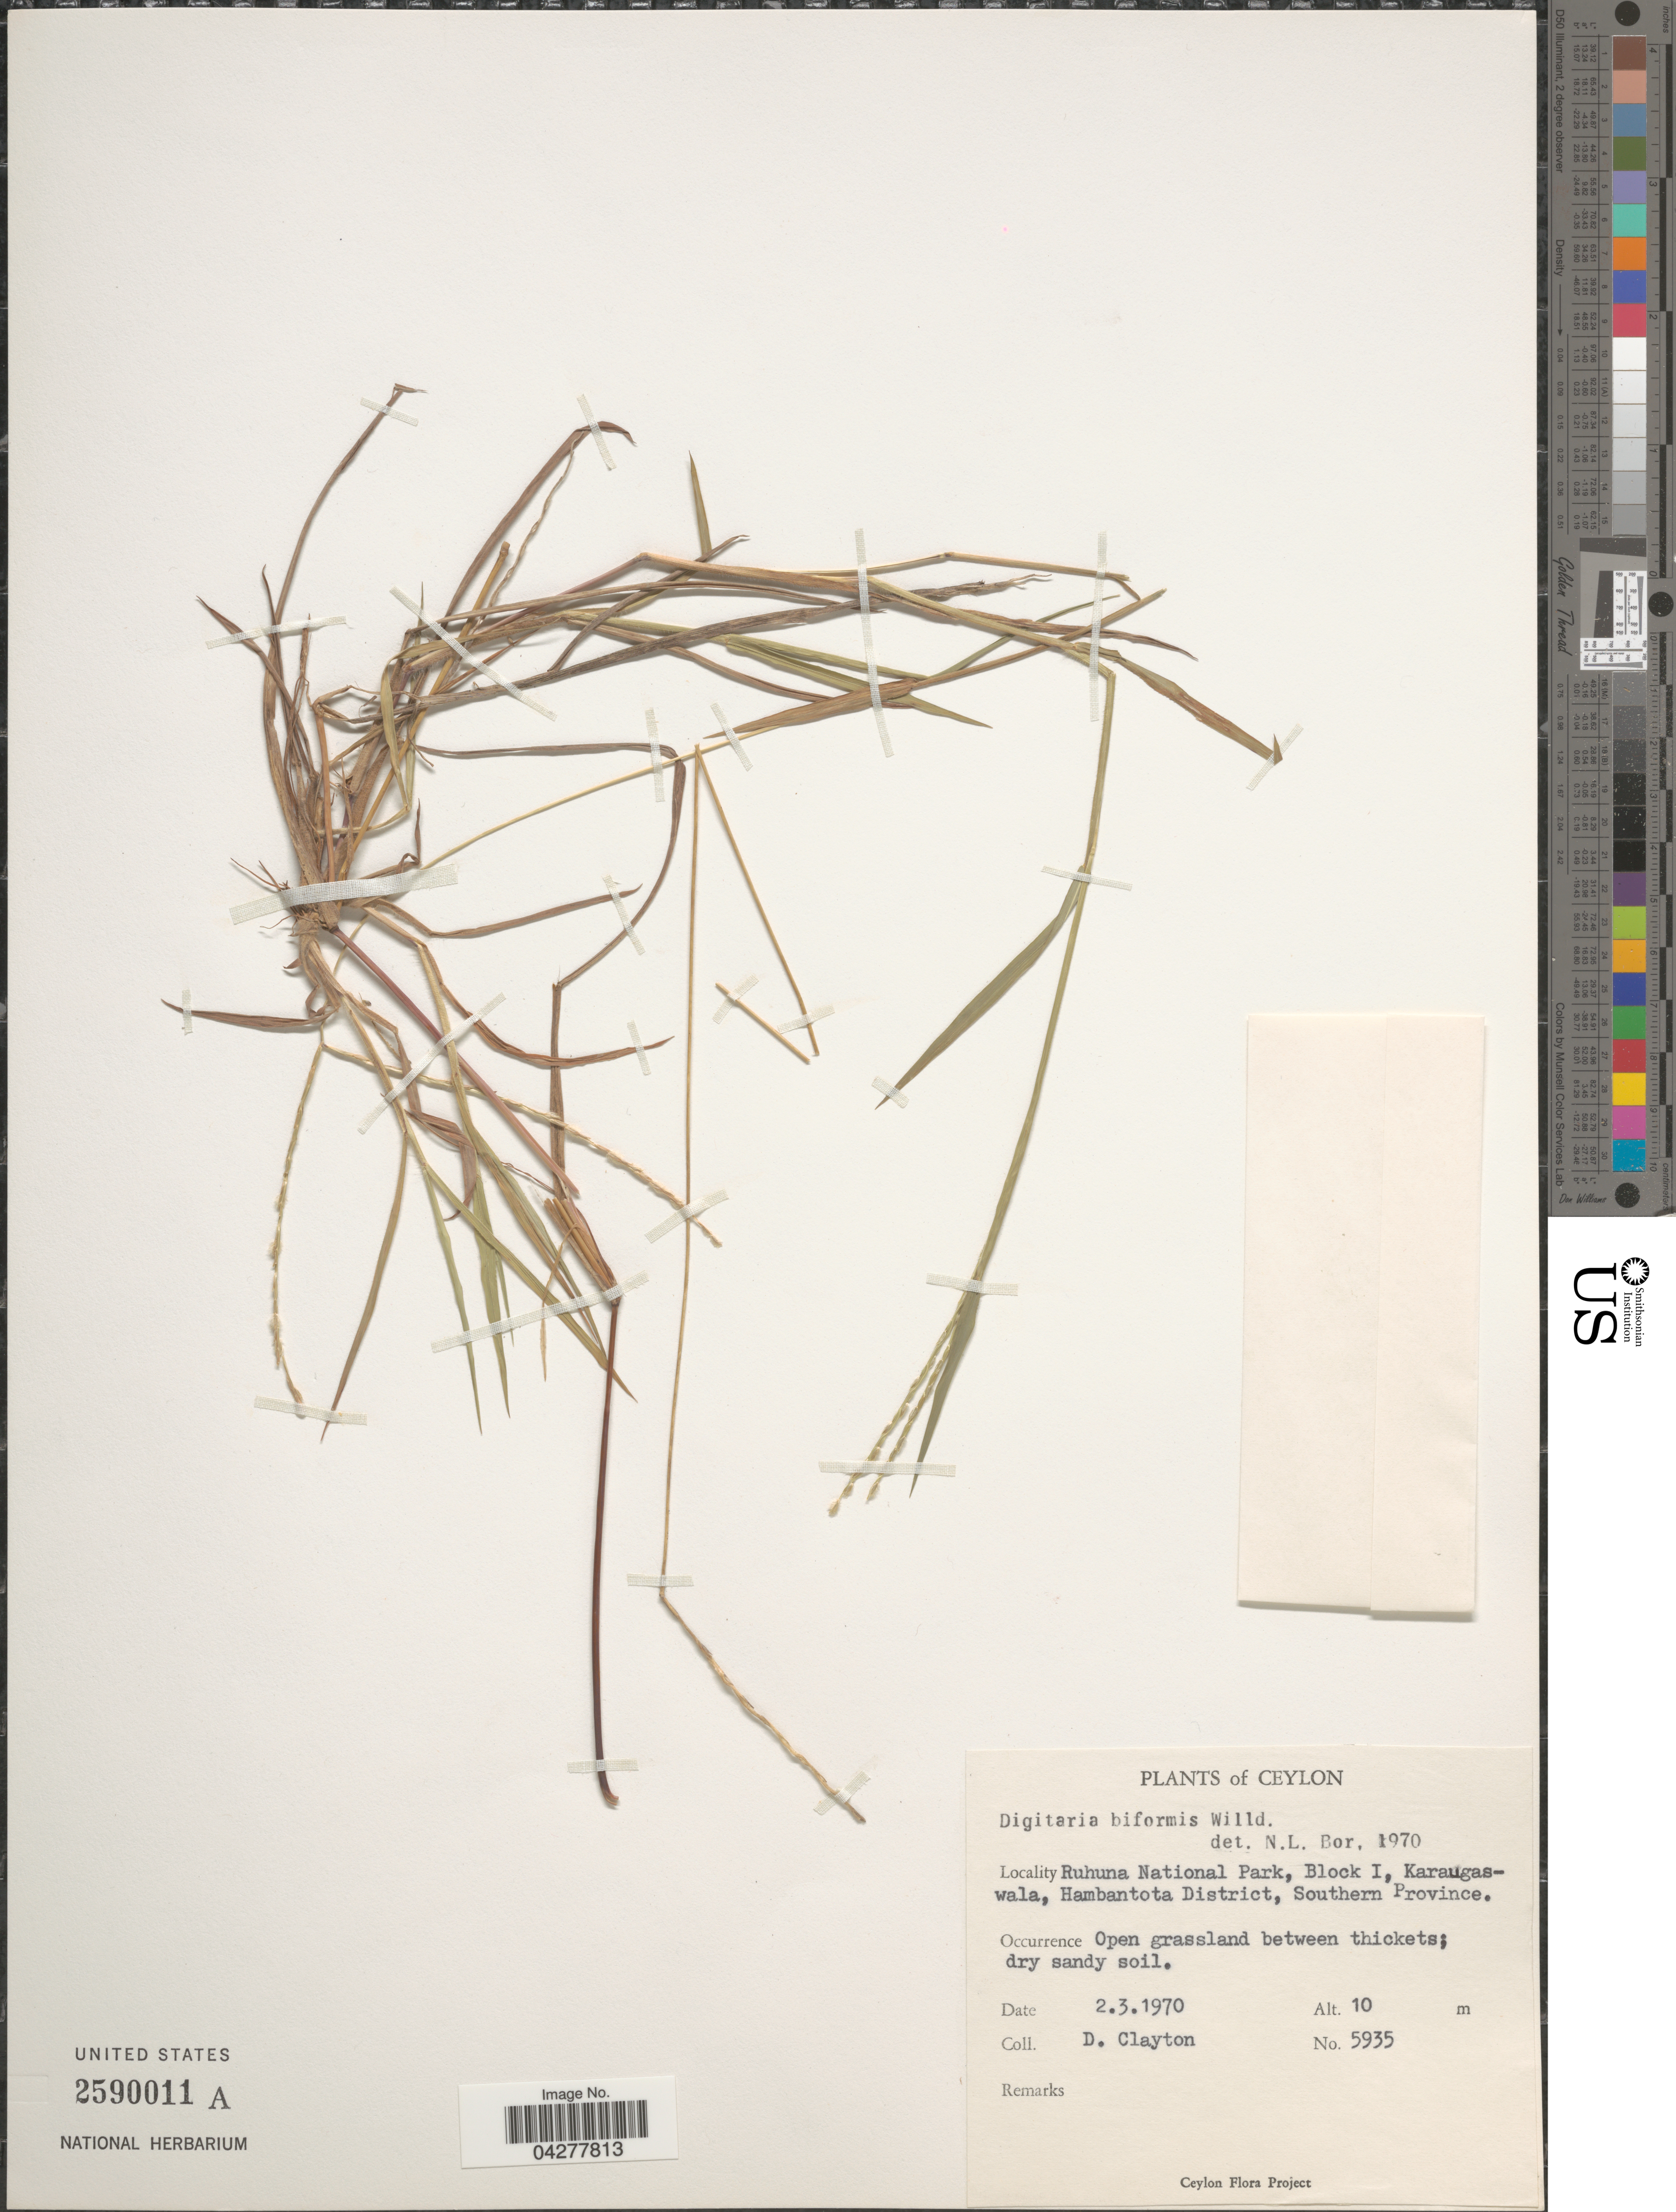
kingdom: Plantae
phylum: Tracheophyta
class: Liliopsida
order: Poales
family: Poaceae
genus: Digitaria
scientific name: Digitaria bicornis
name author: (Lam.) Roem. & Schult.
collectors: D. Clayton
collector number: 5935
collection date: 1970-03-02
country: Sri Lanka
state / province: Southern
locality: Ceylon. Ruhuna National Park, Block I, Karaugaswala, Hambantota District.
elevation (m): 10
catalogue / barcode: US 2590011A